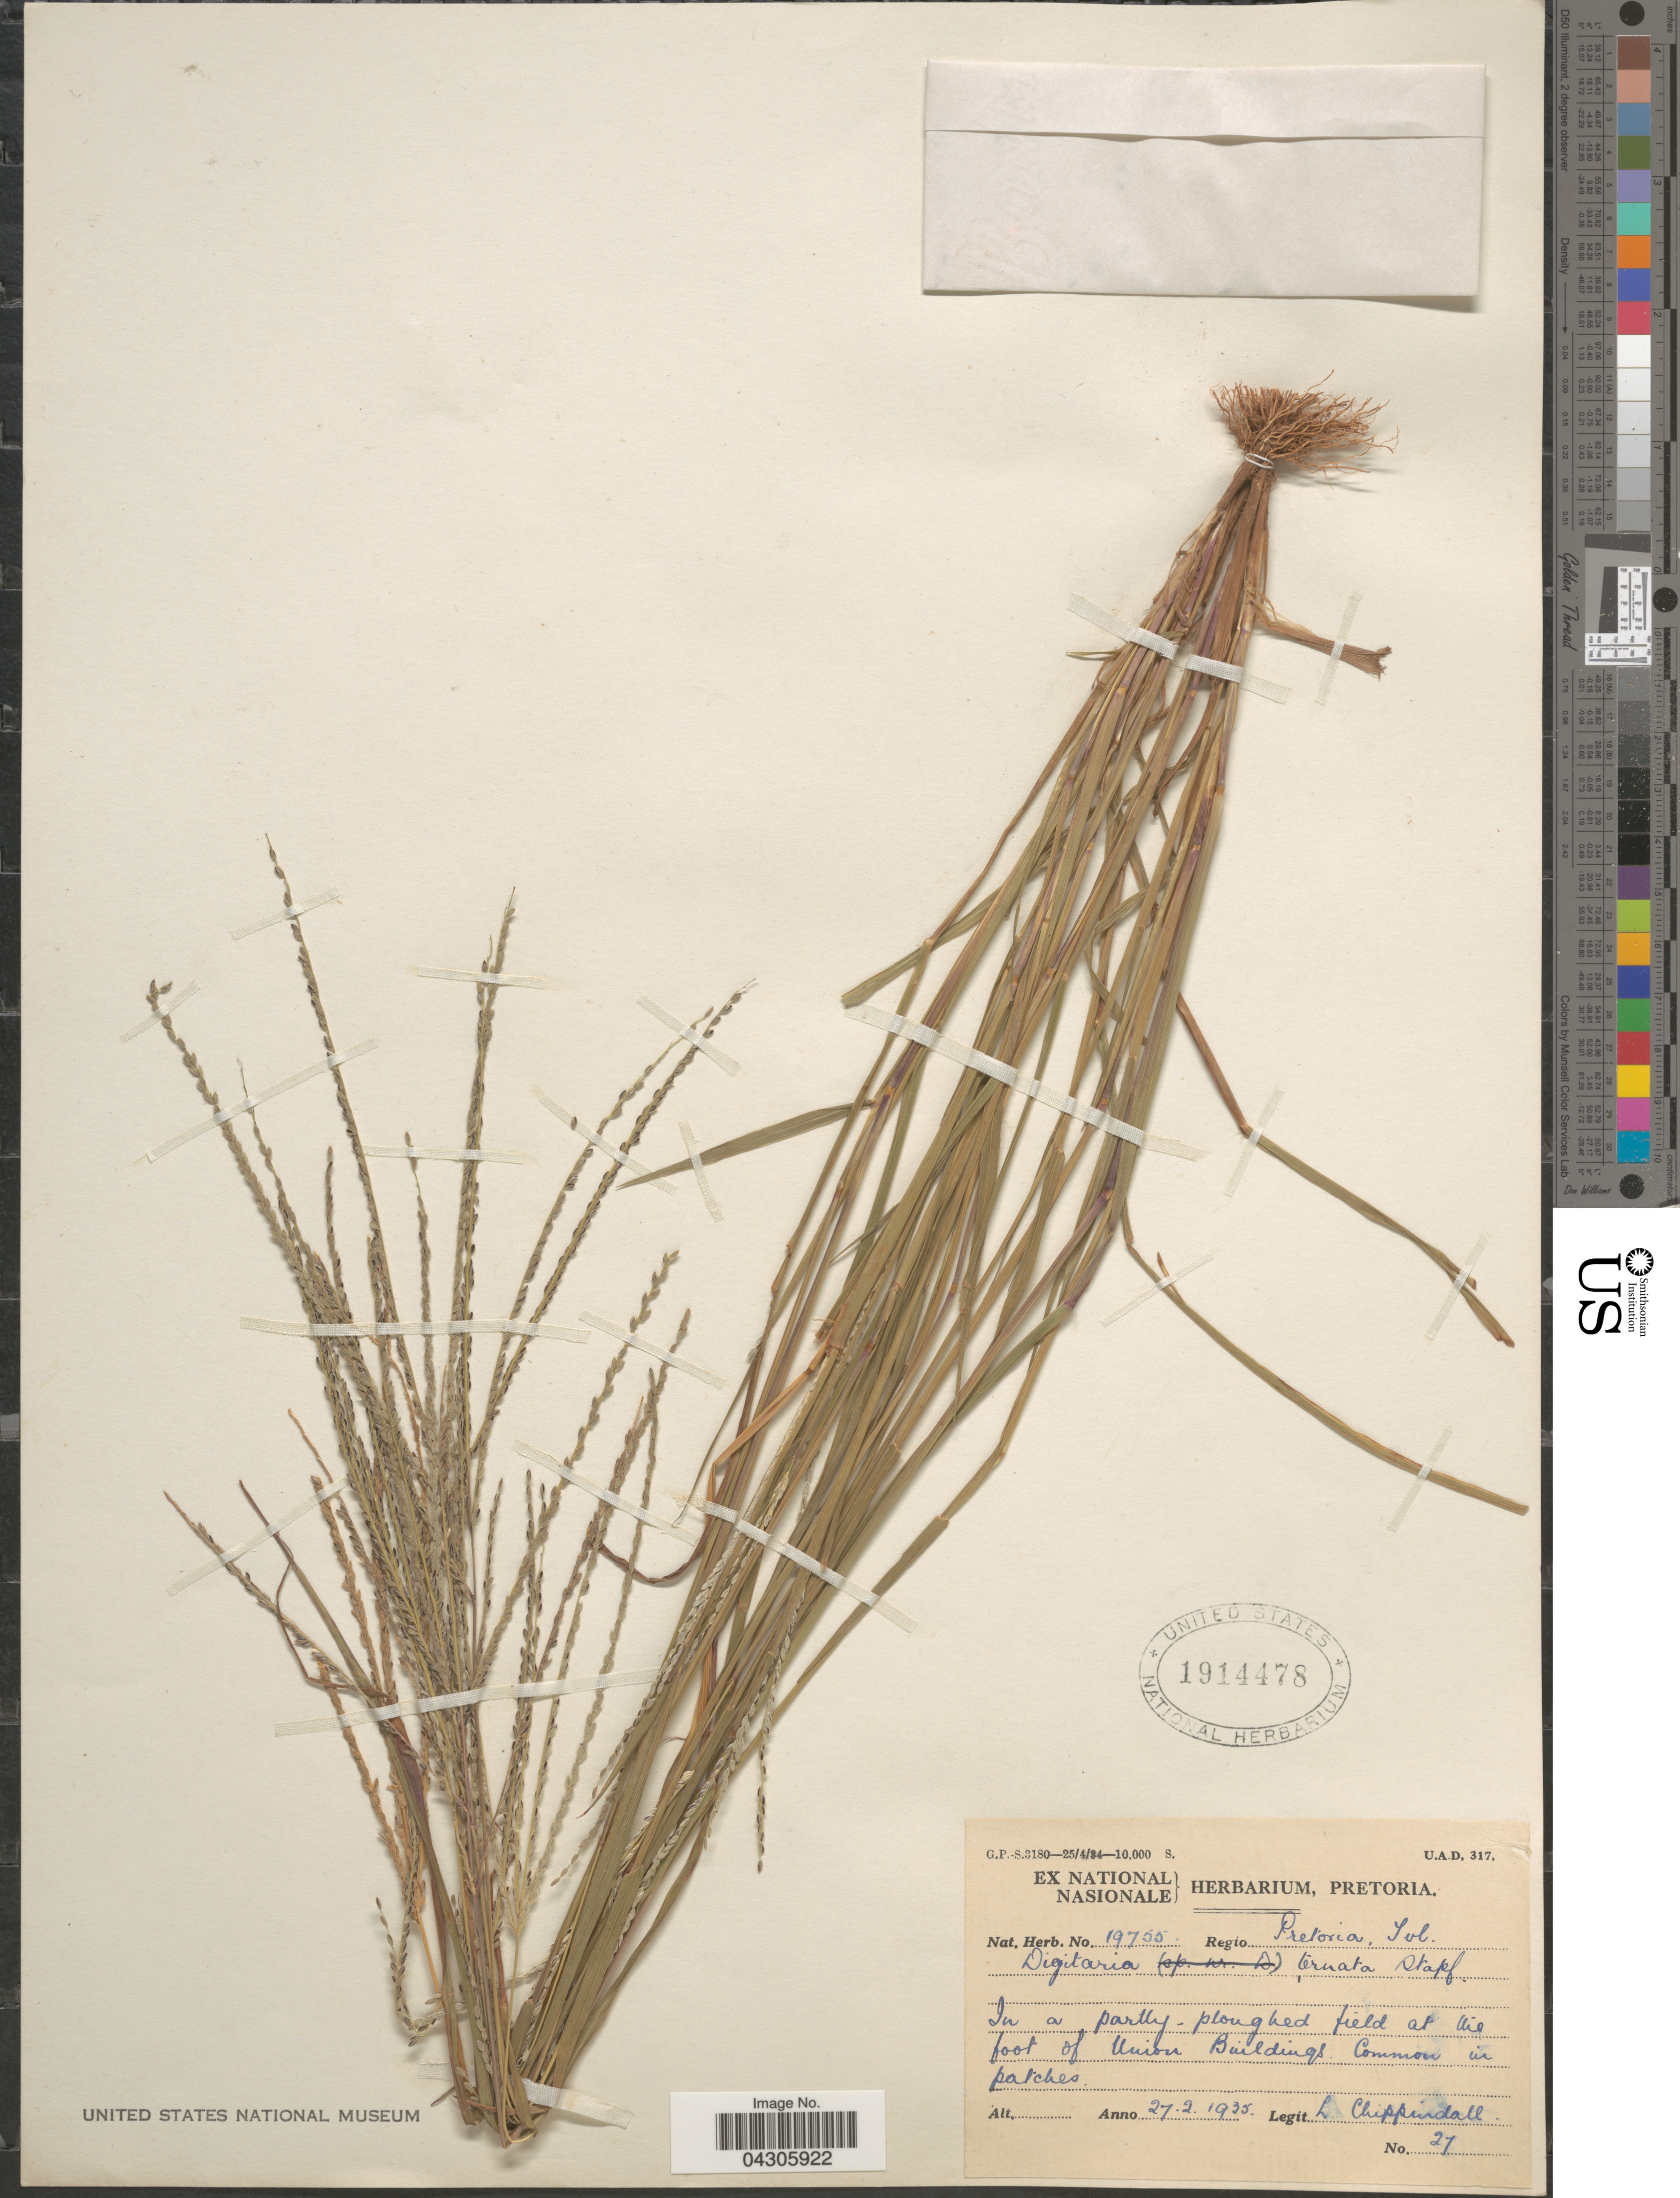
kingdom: Plantae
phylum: Tracheophyta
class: Liliopsida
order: Poales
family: Poaceae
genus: Digitaria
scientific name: Digitaria ternata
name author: (Hochr. ex A. Rich.) Stapf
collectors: L. Chippindall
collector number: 27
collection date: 1935-02-27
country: South Africa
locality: Regio Pretoria, Tvl. In a partly-ploughed field at the foot of Union Buildings.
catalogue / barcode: US 1914478